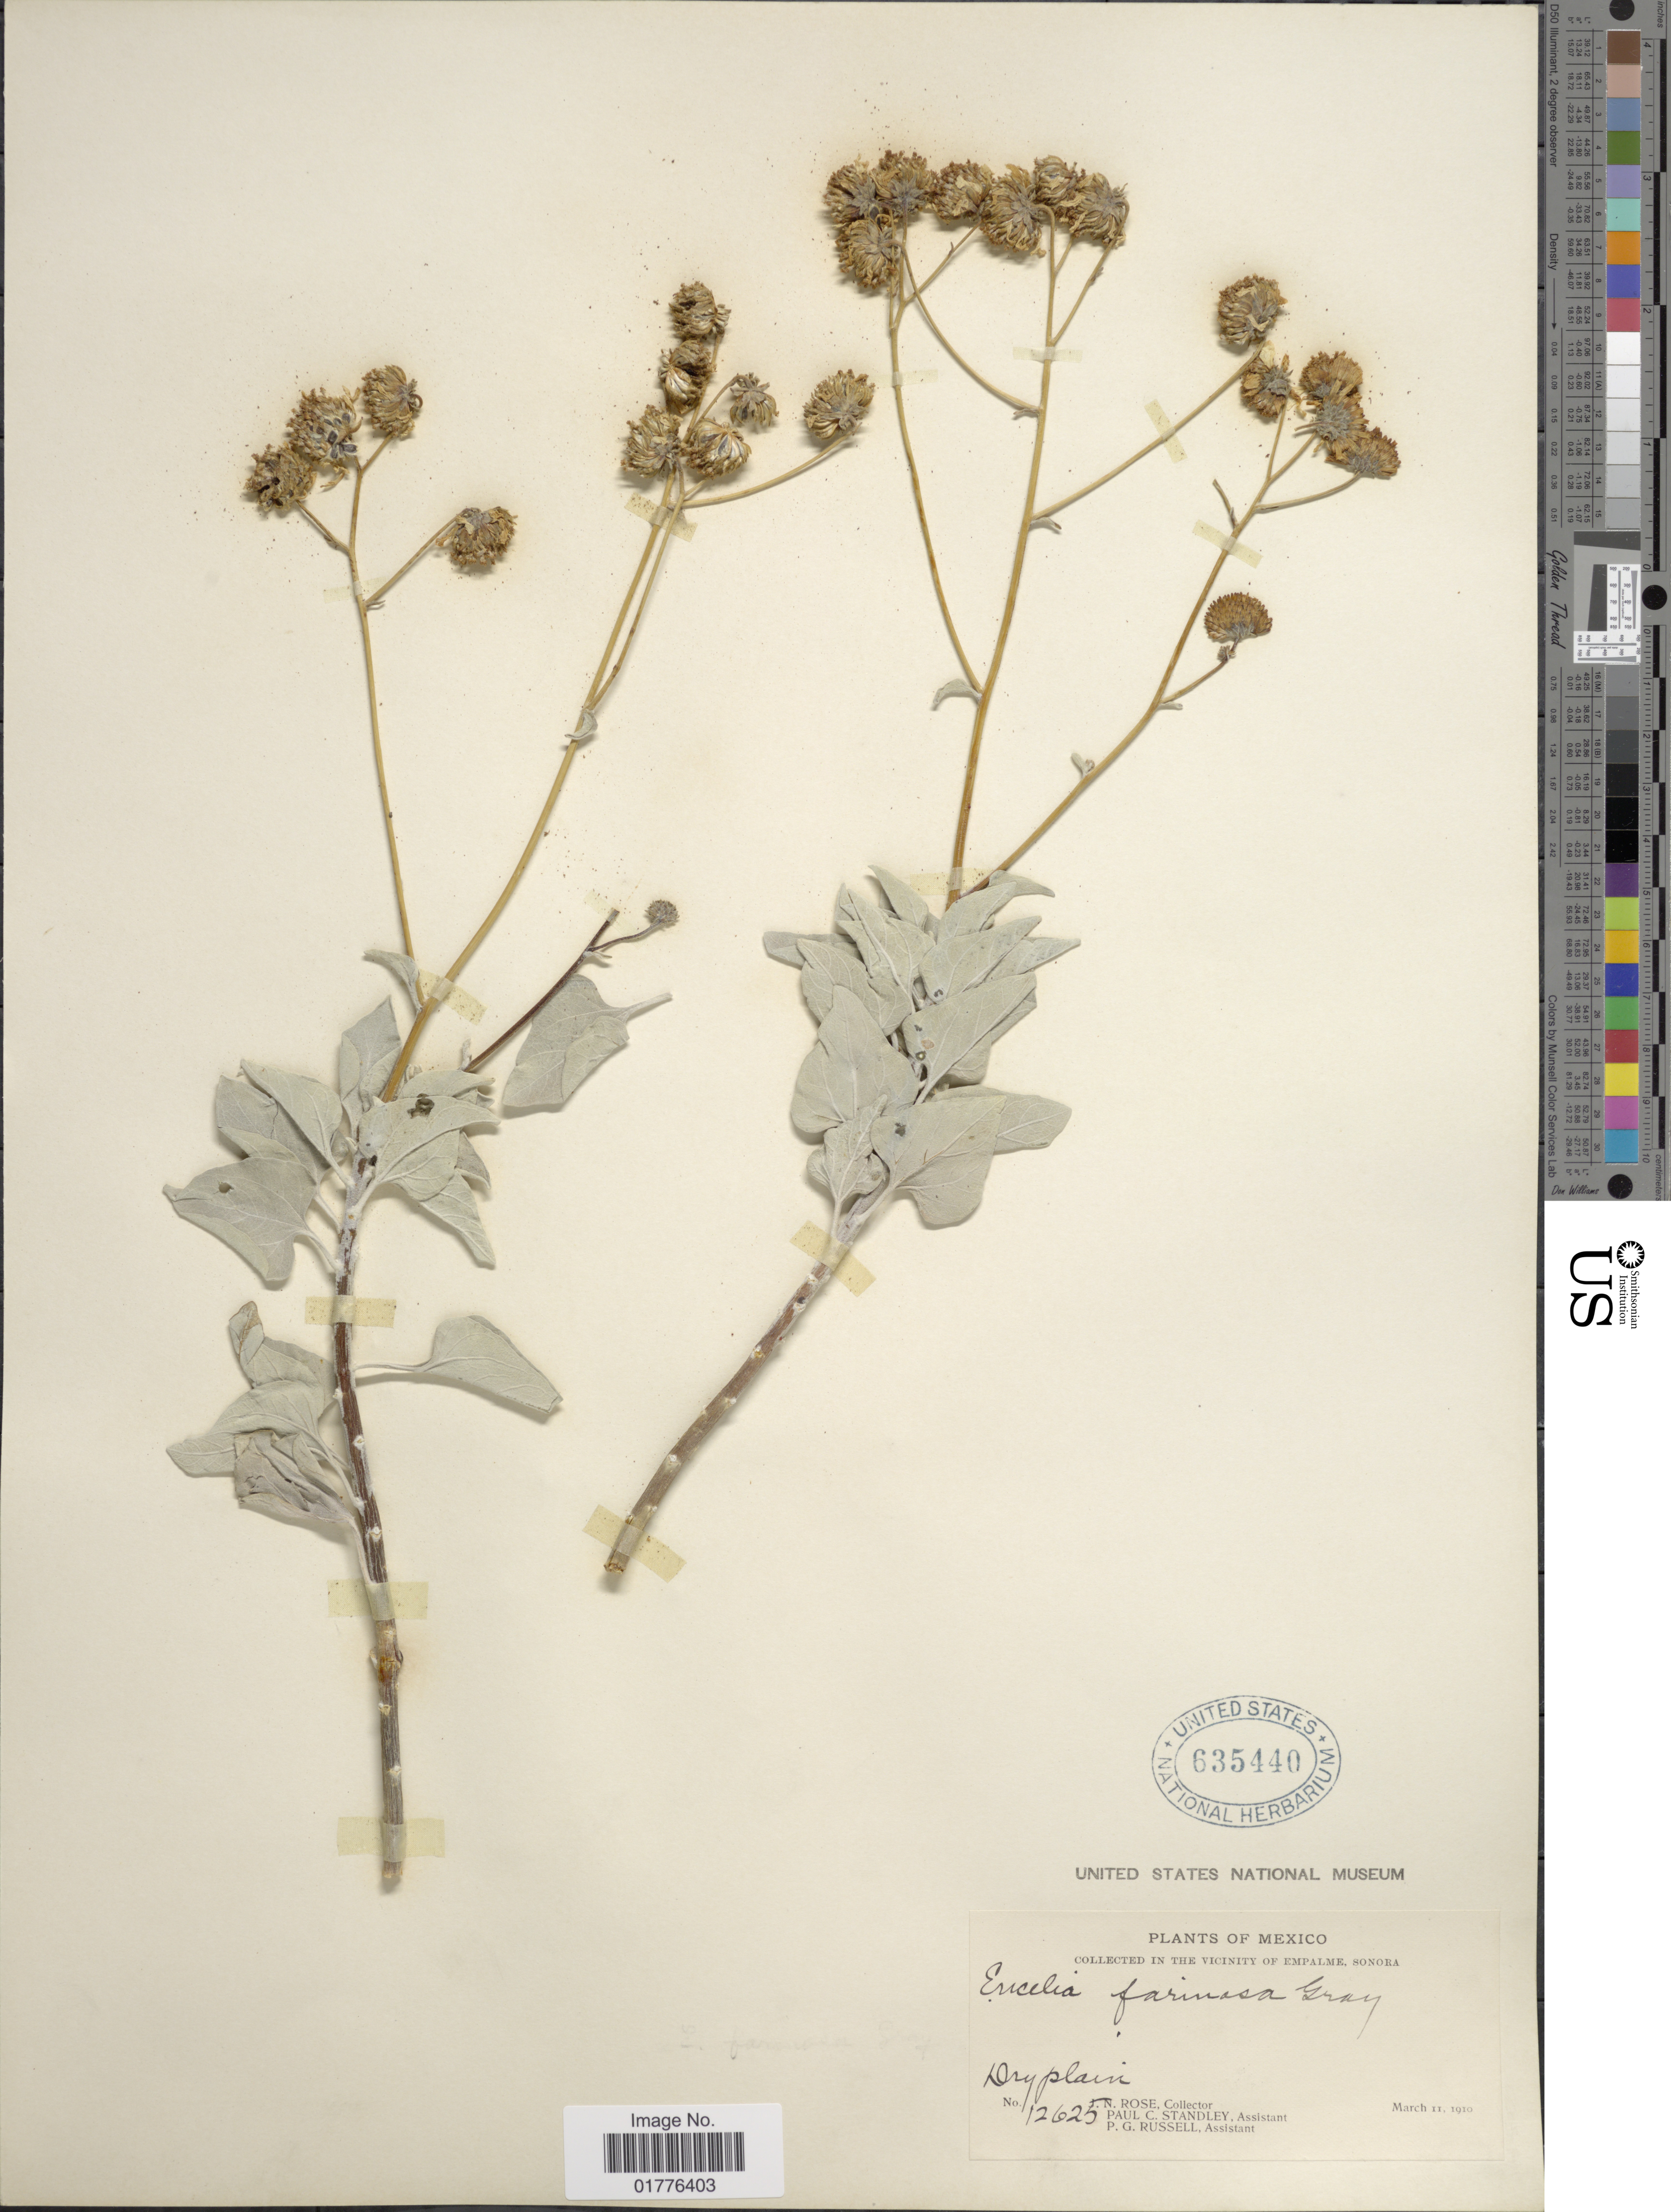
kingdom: Plantae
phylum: Tracheophyta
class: Magnoliopsida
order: Asterales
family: Asteraceae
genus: Encelia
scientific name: Encelia farinosa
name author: A. Gray ex Torr. in Emory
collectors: J. N. Rose, P. C. Standley & P. G. Russell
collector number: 12625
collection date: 1910-03-11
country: Mexico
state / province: Sonora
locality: In the vicinity of Empalme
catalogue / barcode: US 635440